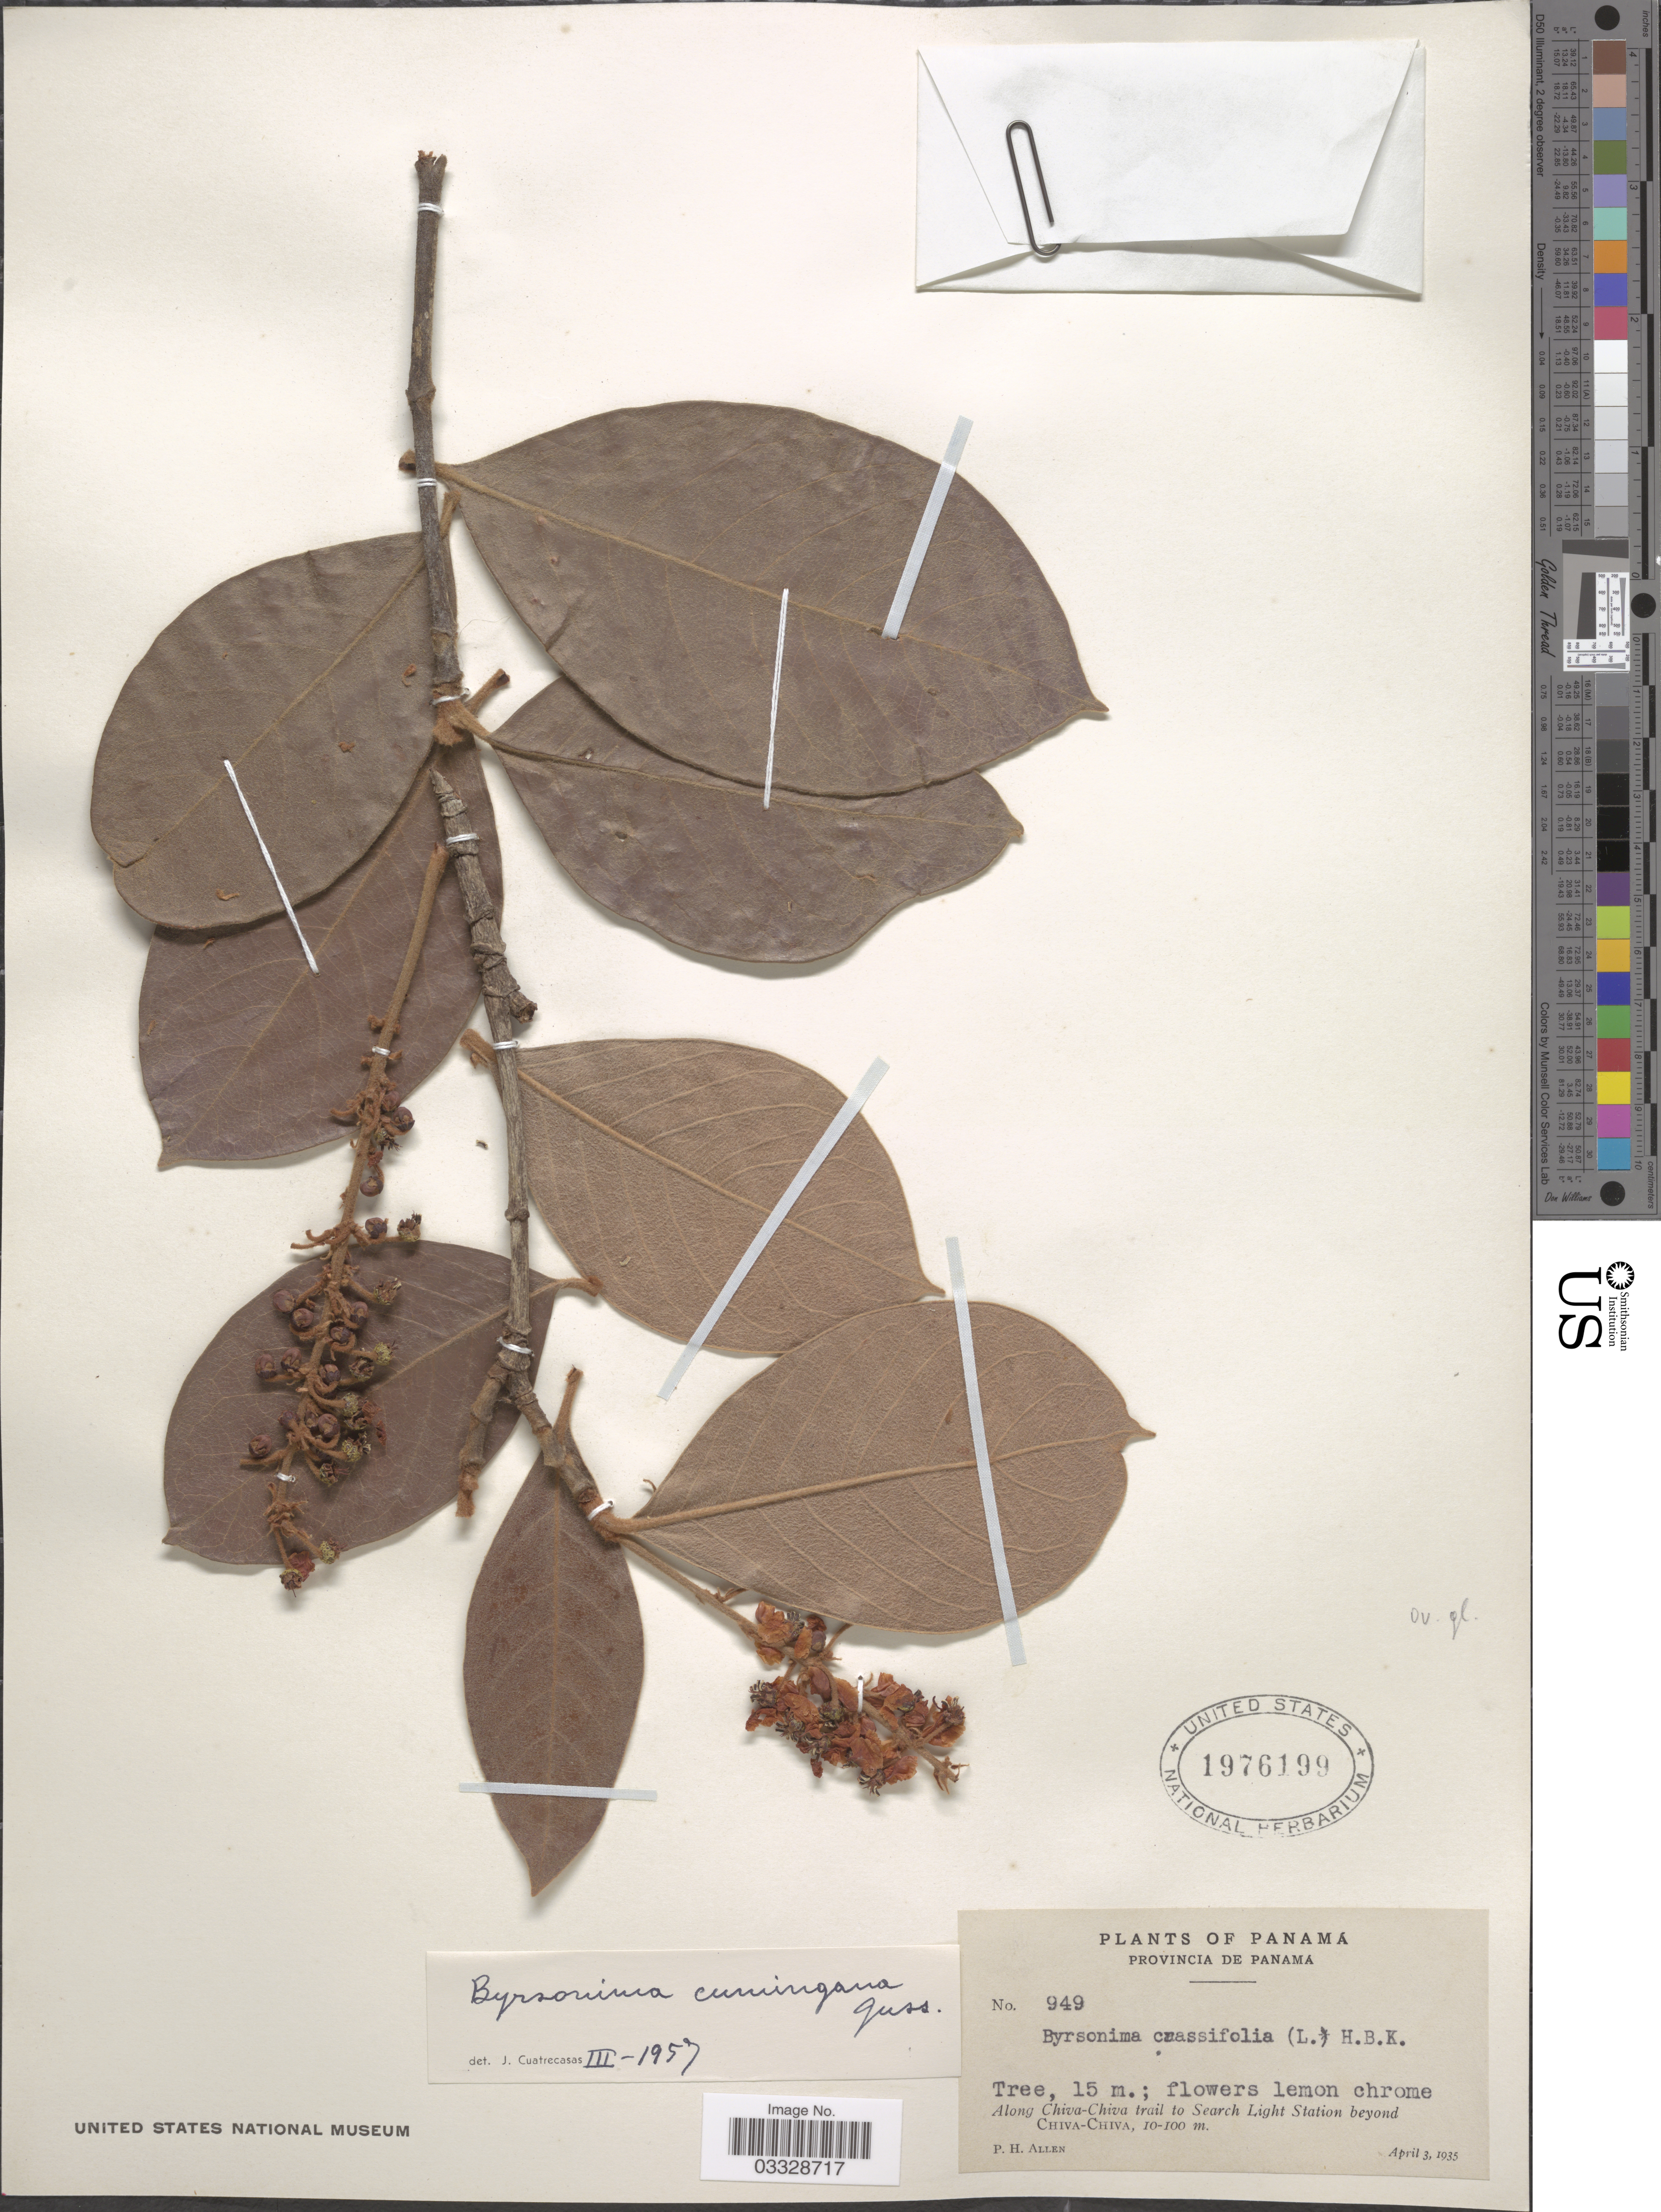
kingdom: Plantae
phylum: Tracheophyta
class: Magnoliopsida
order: Malpighiales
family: Malpighiaceae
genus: Byrsonima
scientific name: Byrsonima crassifolia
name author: (L.) Kunth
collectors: P. H. Allen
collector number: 949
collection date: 1935-04-03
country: Panama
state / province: Panamá / Panamá Oeste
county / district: Canal Zone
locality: Along Chiva-Chiva trail to searchlight station beyond Chiva-Chiva.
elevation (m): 10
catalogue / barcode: US 1976199